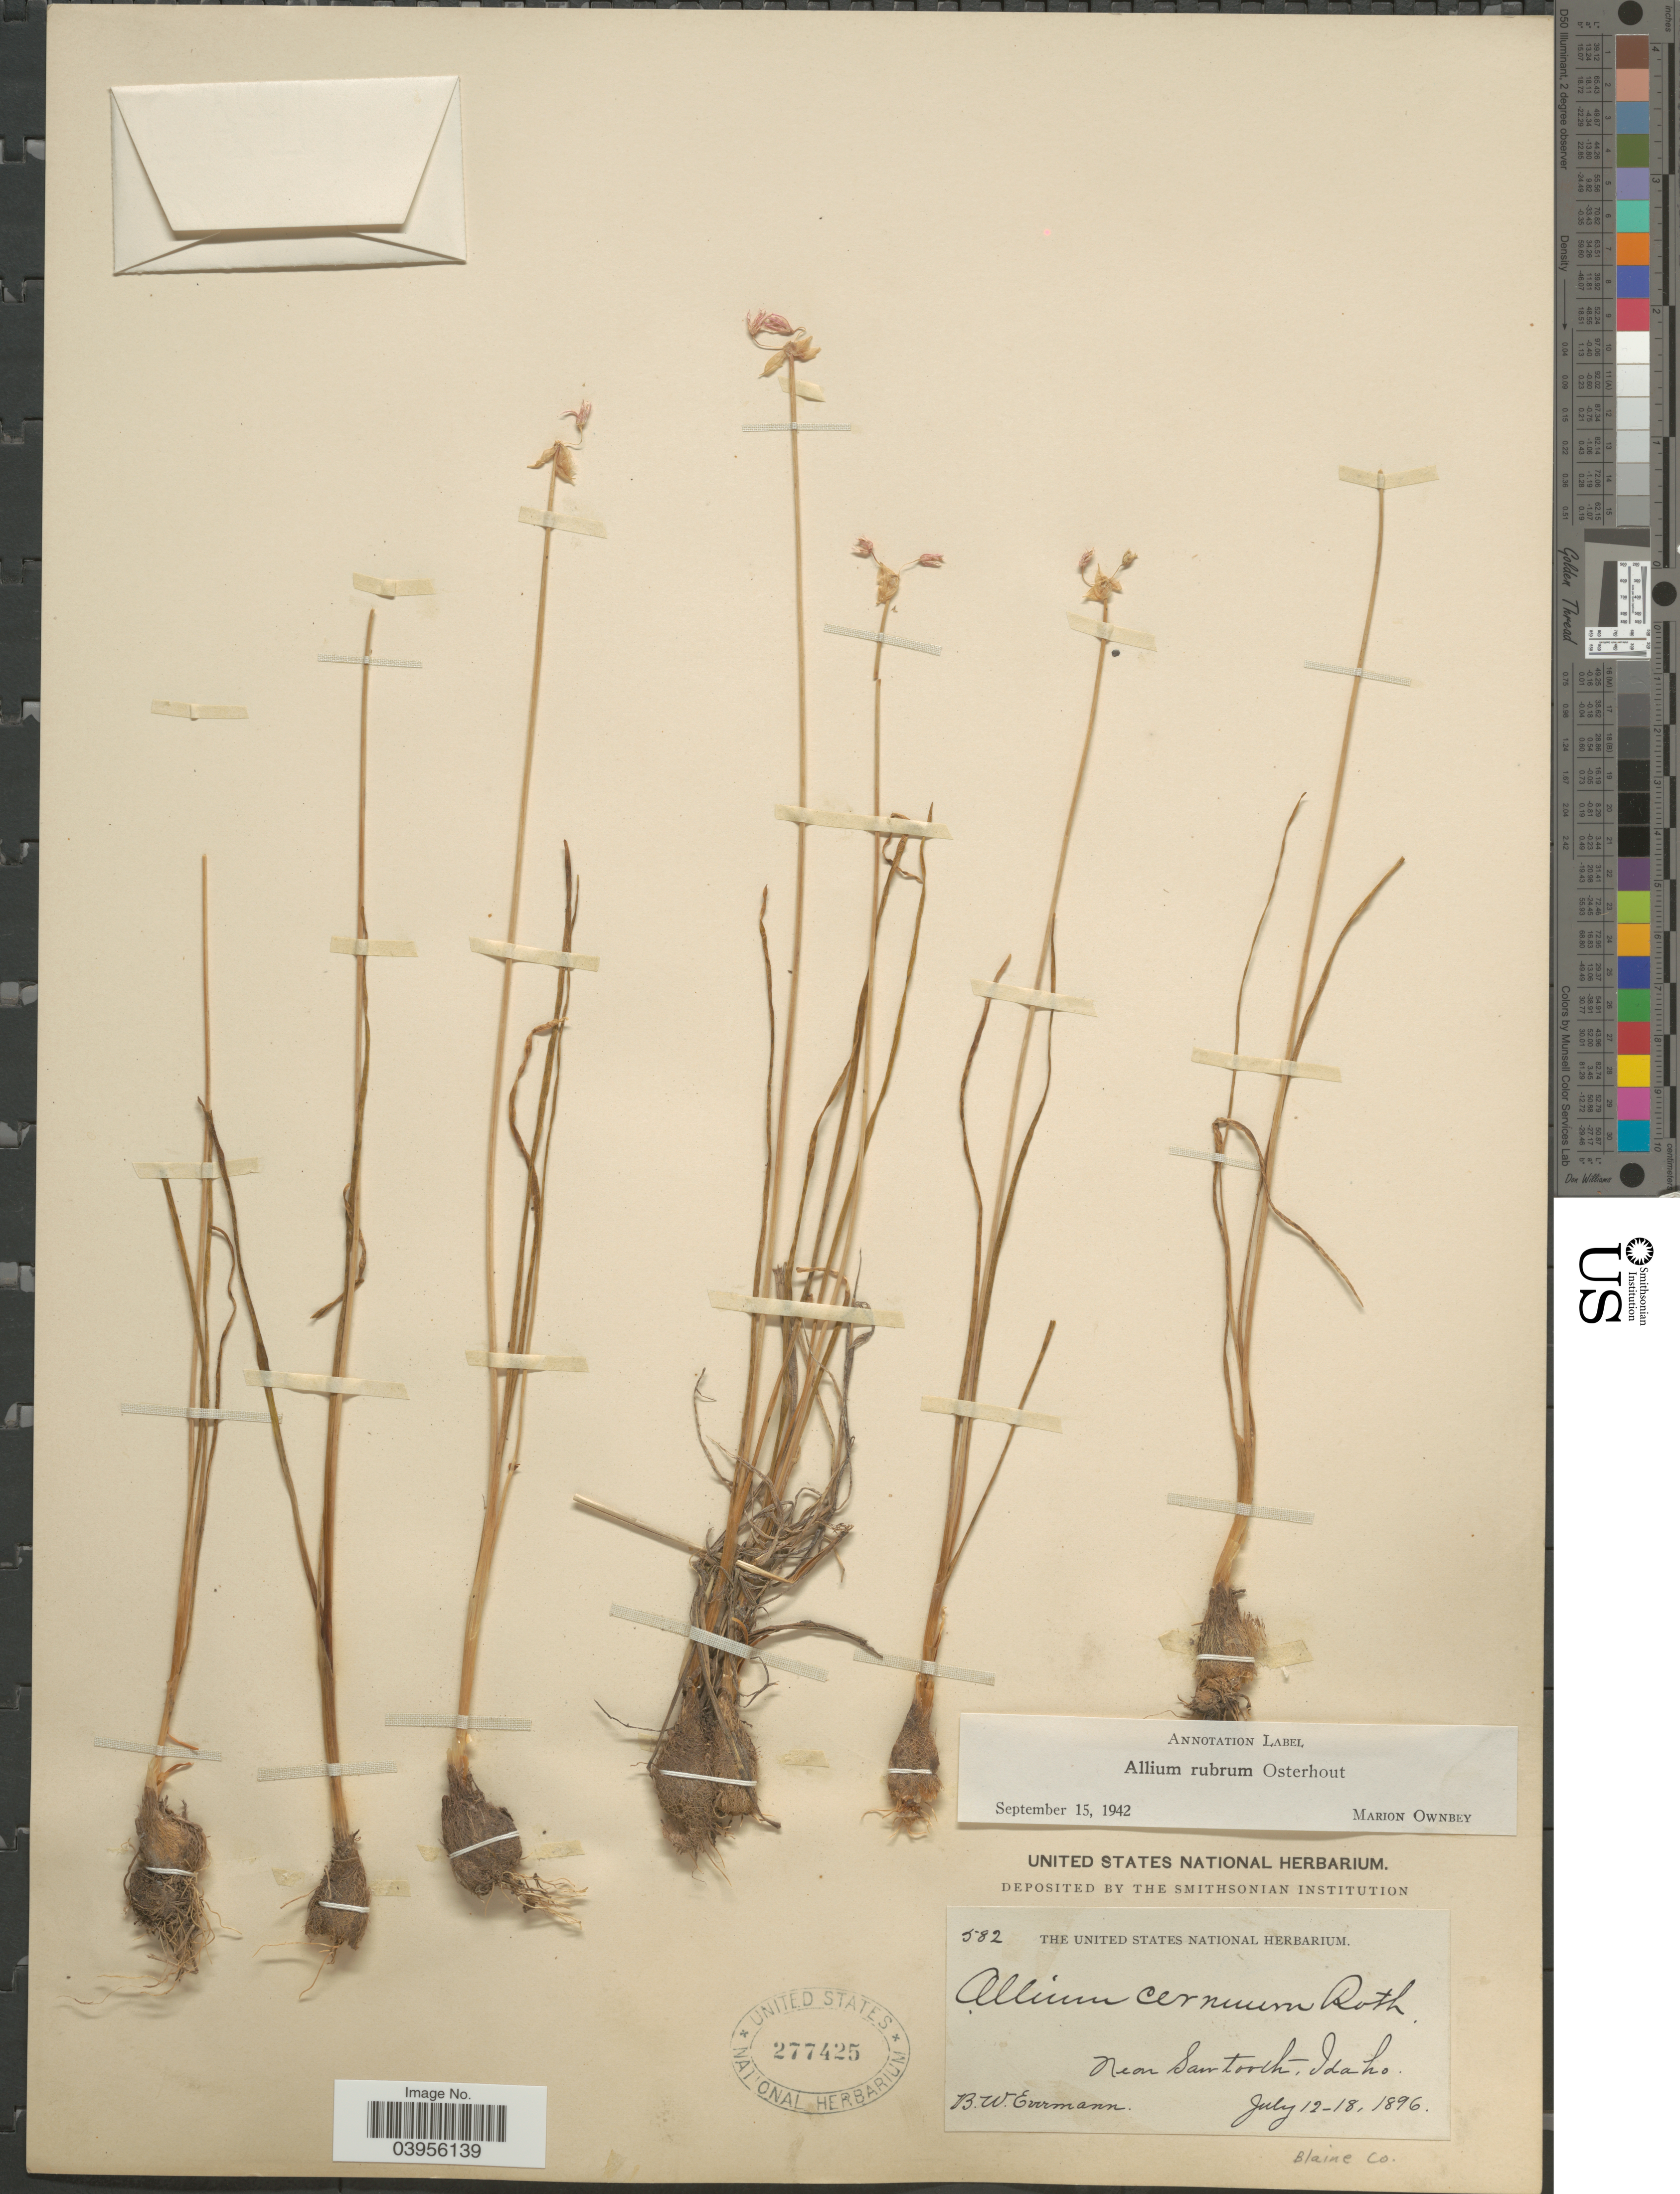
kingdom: Plantae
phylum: Tracheophyta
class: Liliopsida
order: Asparagales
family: Amaryllidaceae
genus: Allium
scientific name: Allium geyeri var. tenerum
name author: M.E. Jones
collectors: B. W. Evermann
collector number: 582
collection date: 1896-07-12/1896-07-18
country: United States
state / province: Idaho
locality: Near Sawtooth. Blaine Co.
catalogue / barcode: US 277425